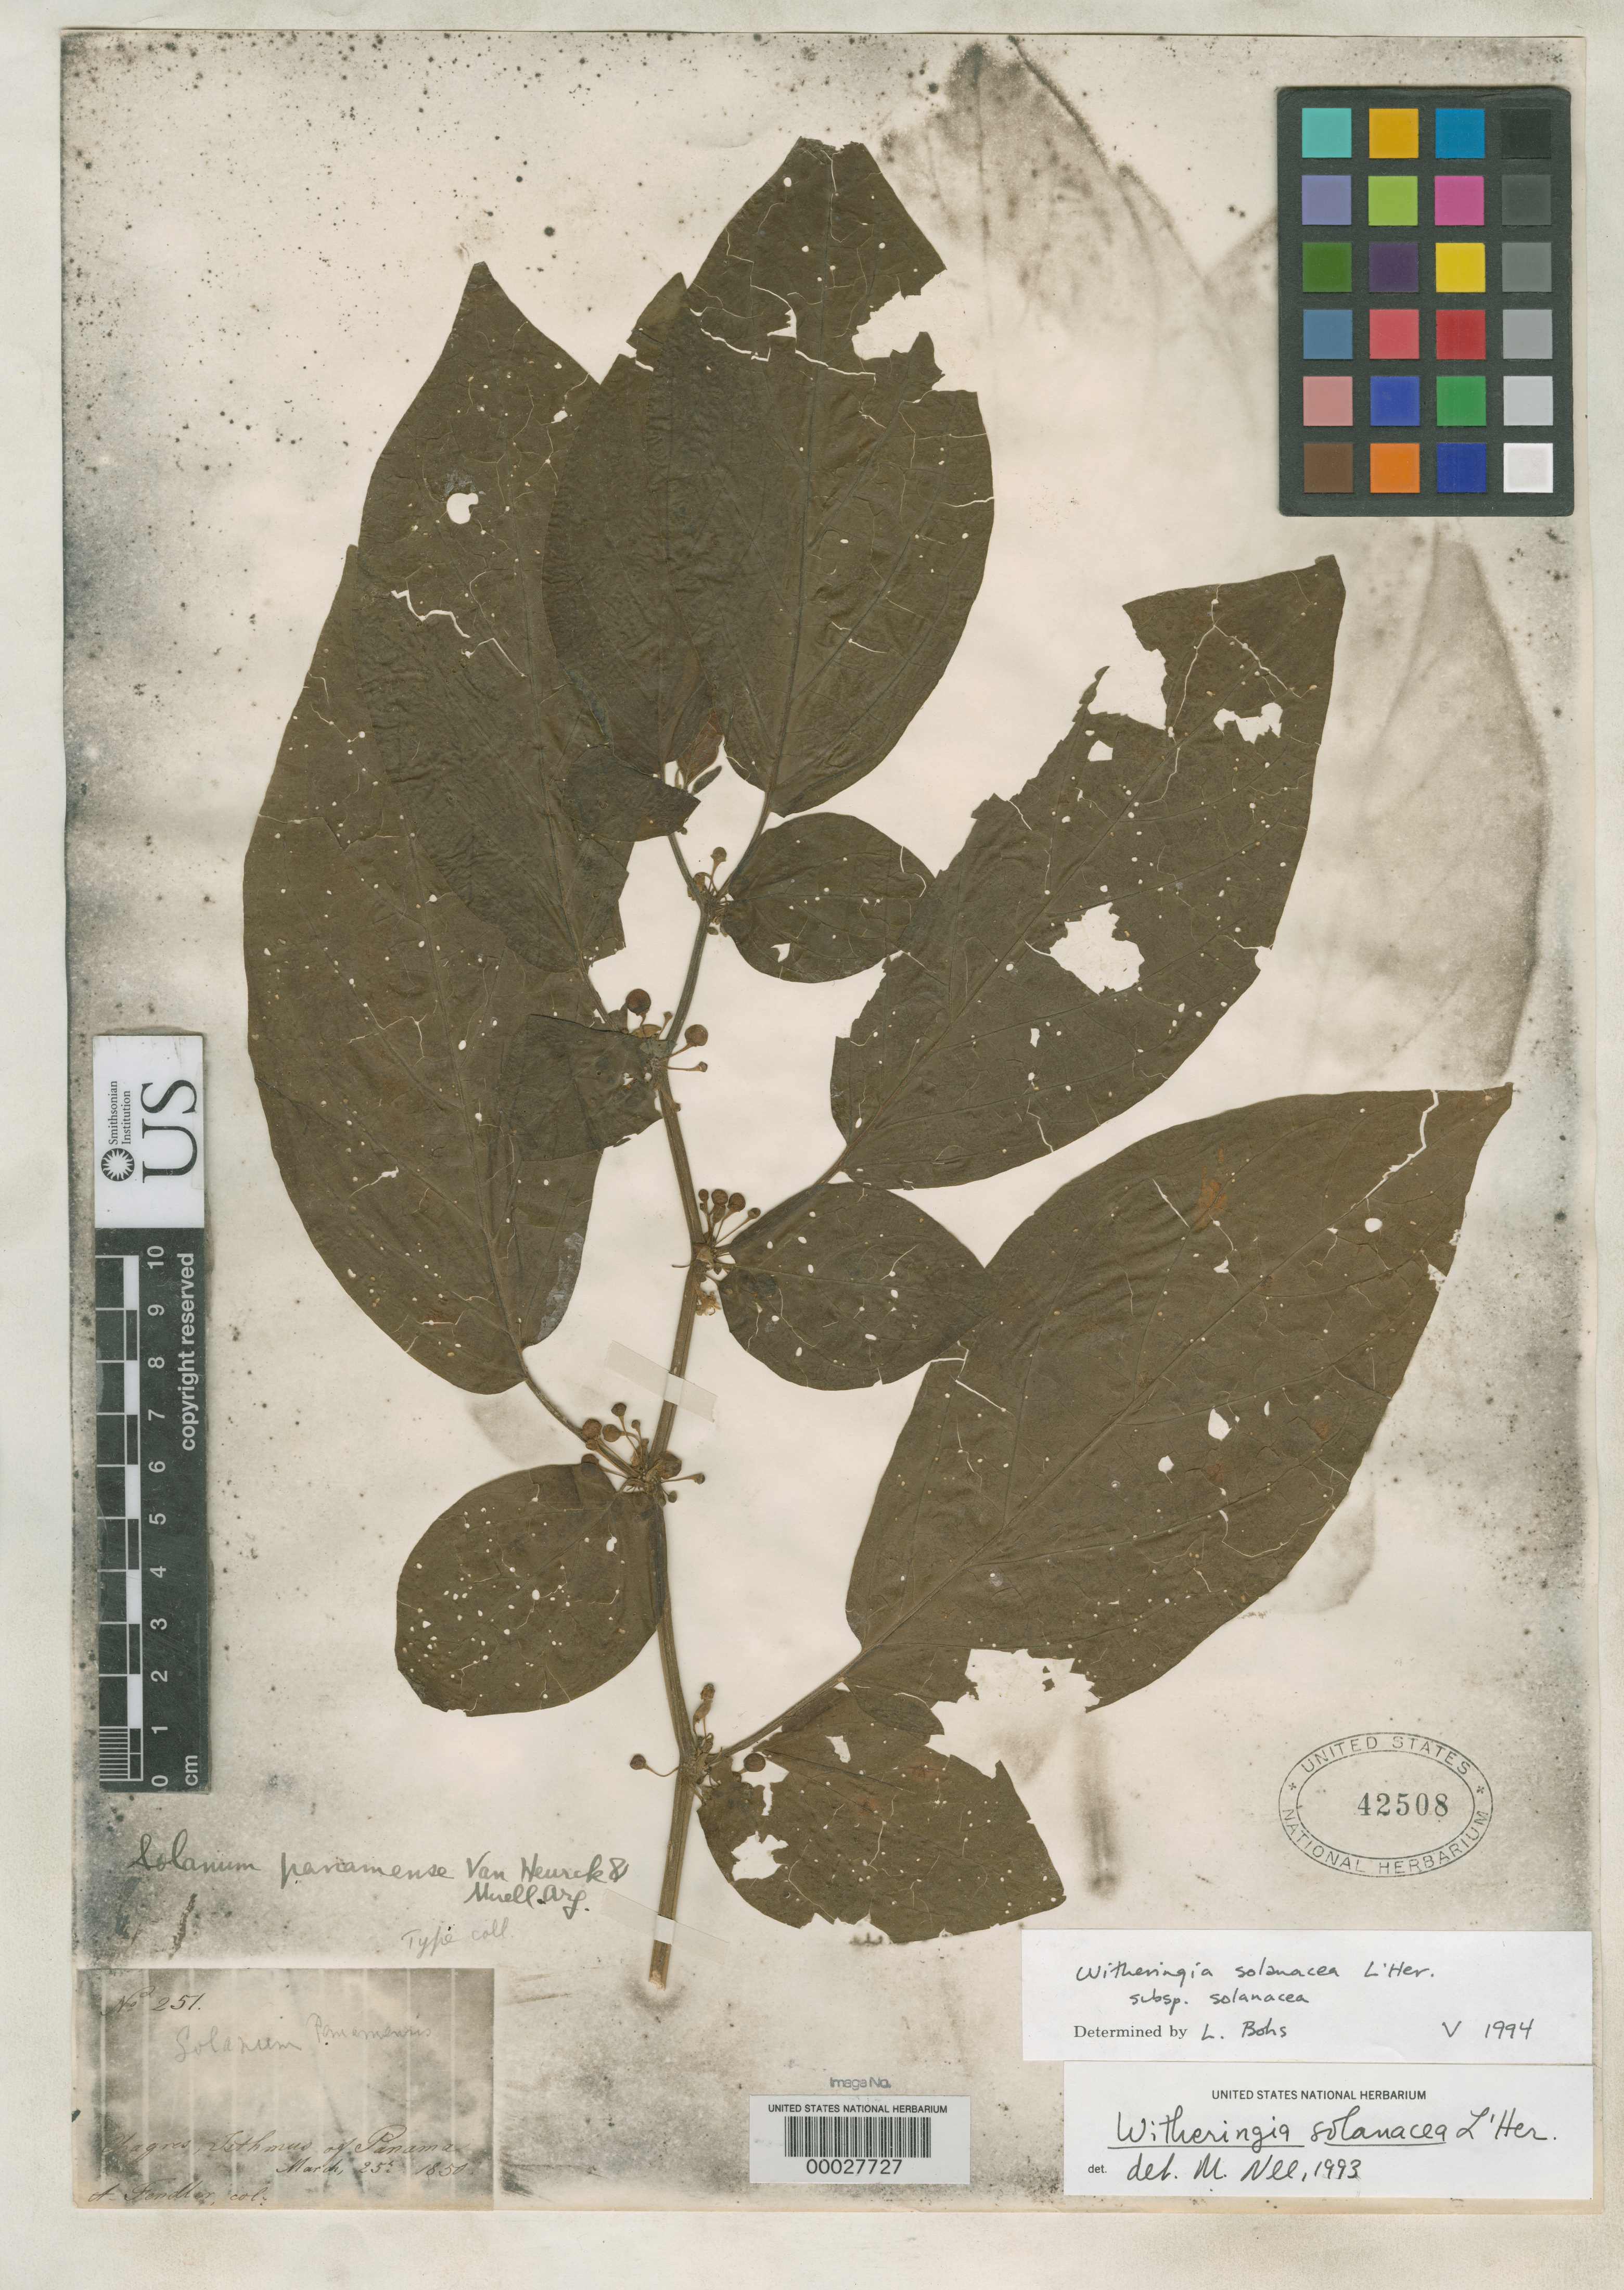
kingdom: Plantae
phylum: Tracheophyta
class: Magnoliopsida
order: Solanales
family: Solanaceae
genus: Solanum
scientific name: Solanum panamense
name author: Van Heurck & Müll. Arg.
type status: Type Collection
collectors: A. Fendler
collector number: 251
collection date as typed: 25 Mar 1850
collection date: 1850-03-25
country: Panama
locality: Chargres, Isthmus of Panama.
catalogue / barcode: US 42508